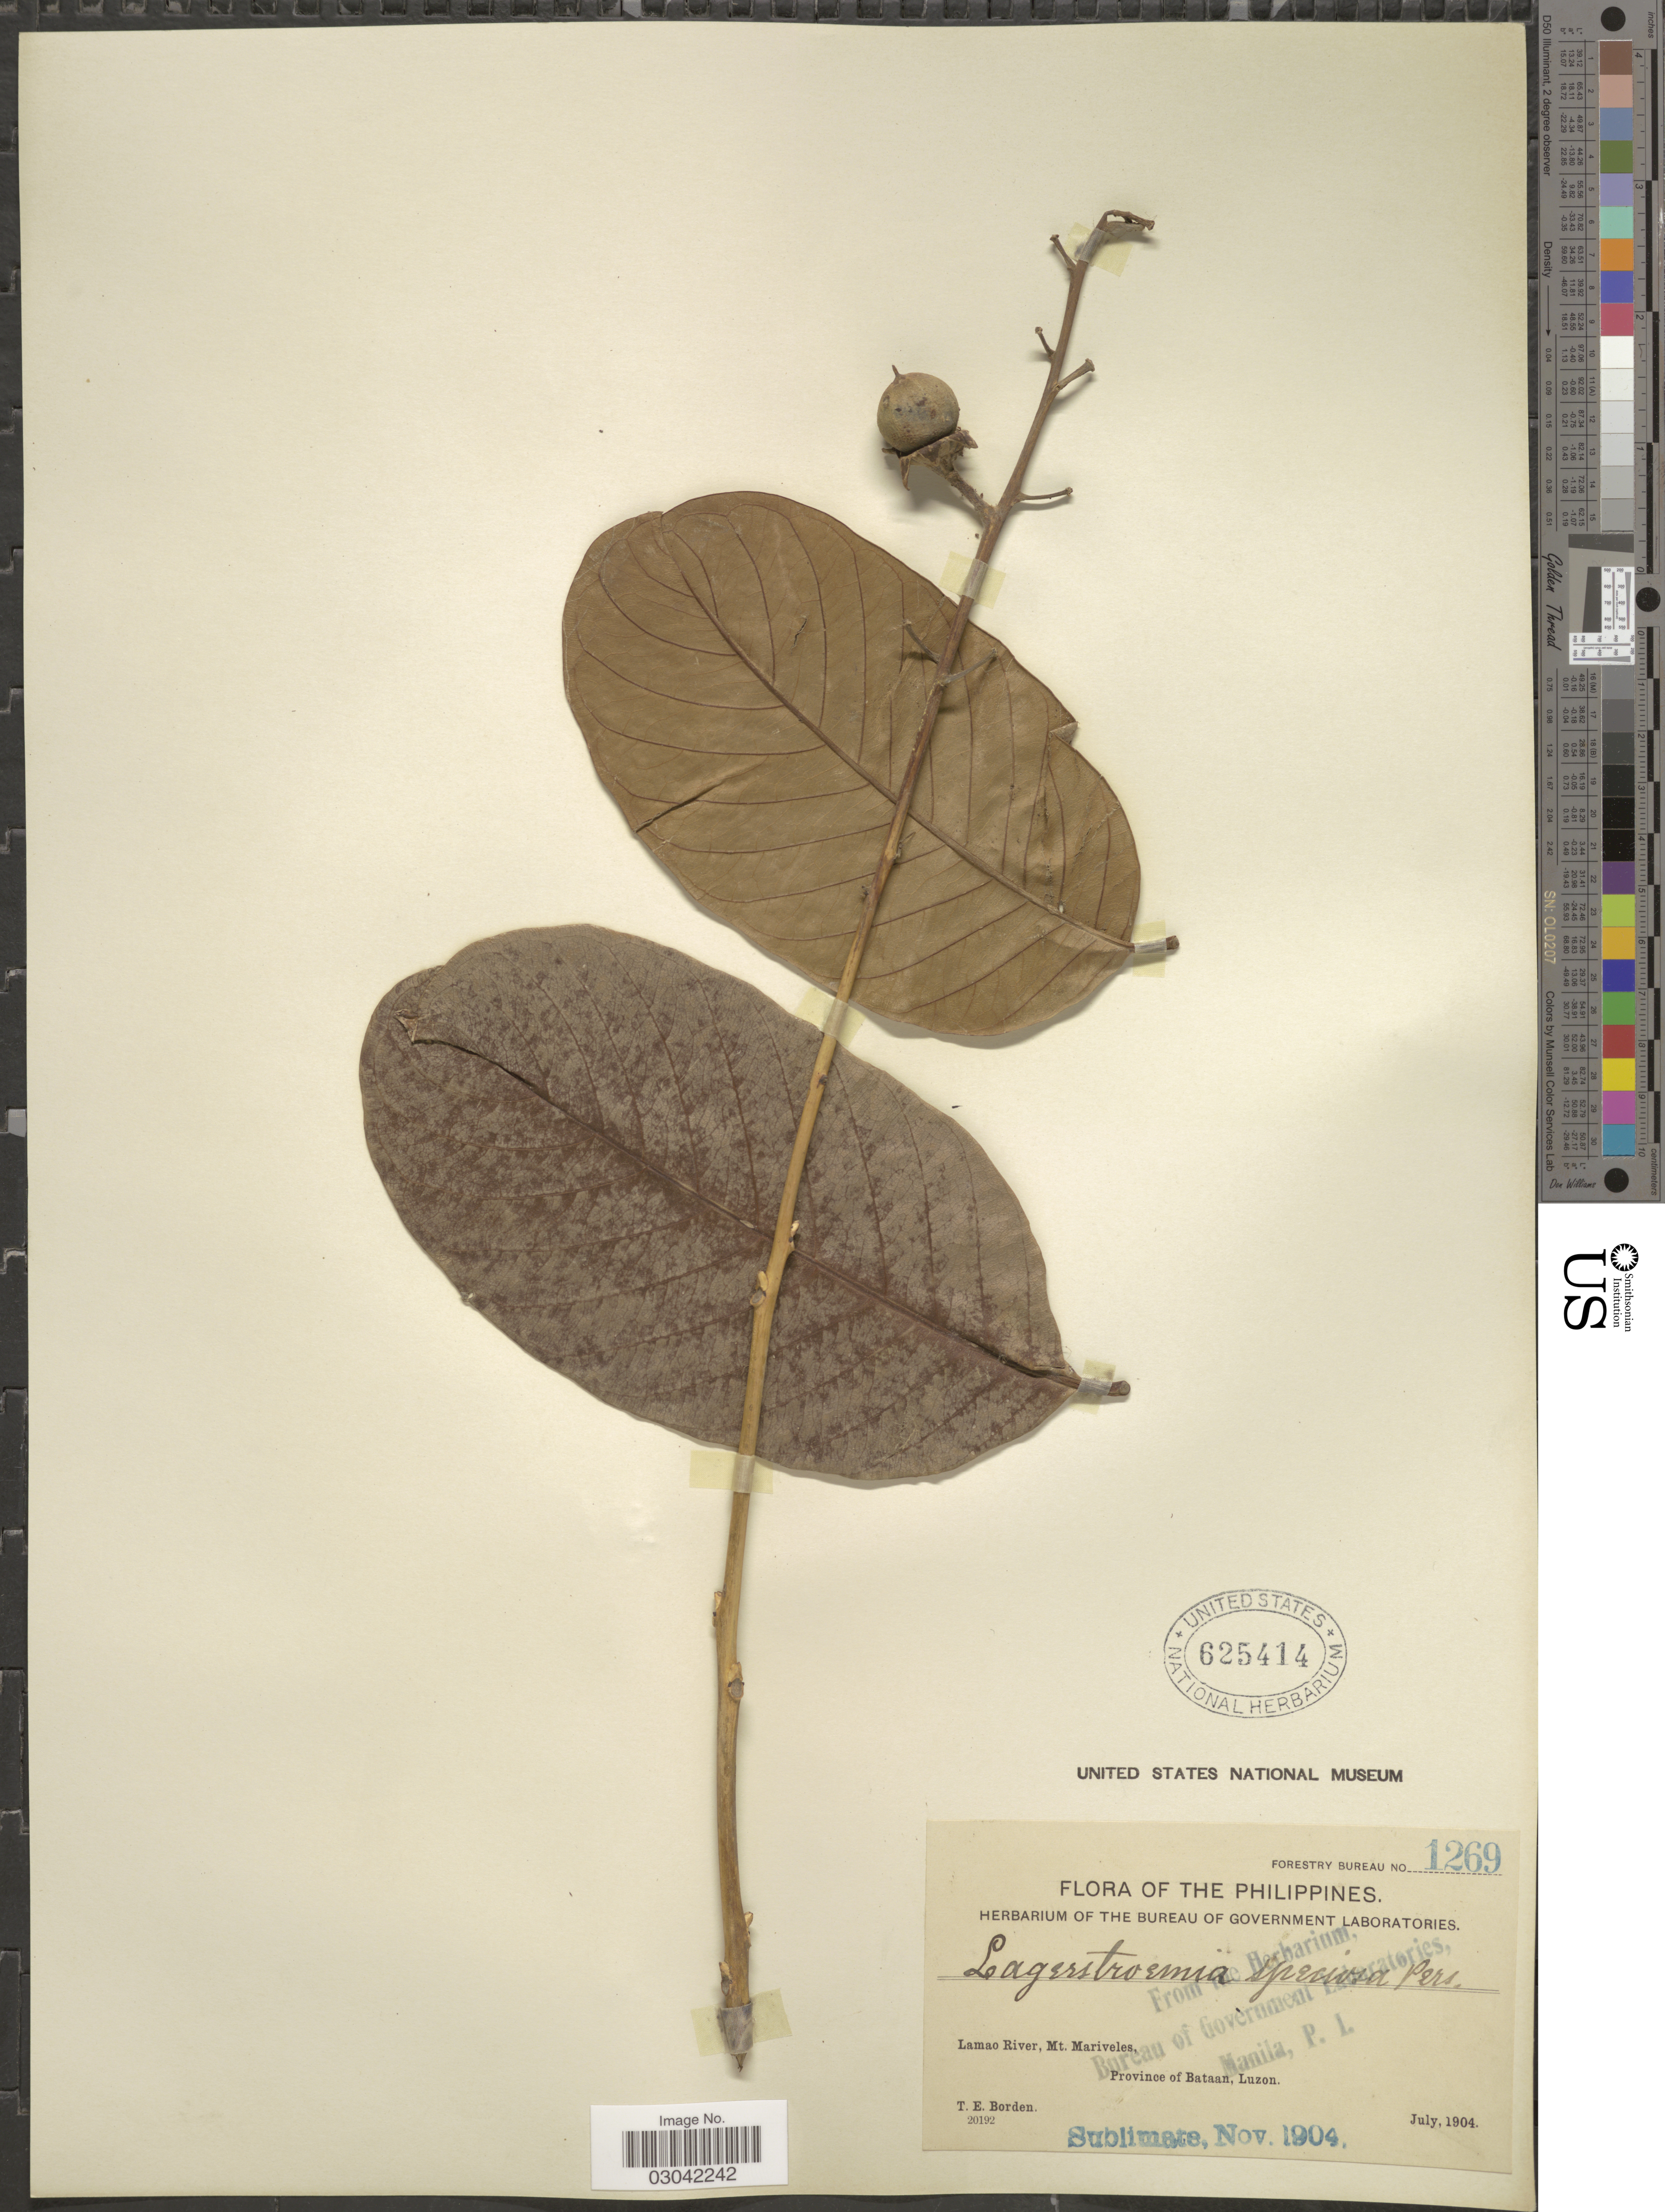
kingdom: Plantae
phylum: Tracheophyta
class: Magnoliopsida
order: Myrtales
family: Lythraceae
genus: Lagerstroemia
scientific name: Lagerstroemia speciosa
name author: (L.) Pers.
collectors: T. E. Borden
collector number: Forestry Bureau 1269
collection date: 1904-07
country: Philippines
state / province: Cagayan Valley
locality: Lamao River, Mt. Mariveles, Province of Bataan, Luzon.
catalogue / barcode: US 625414